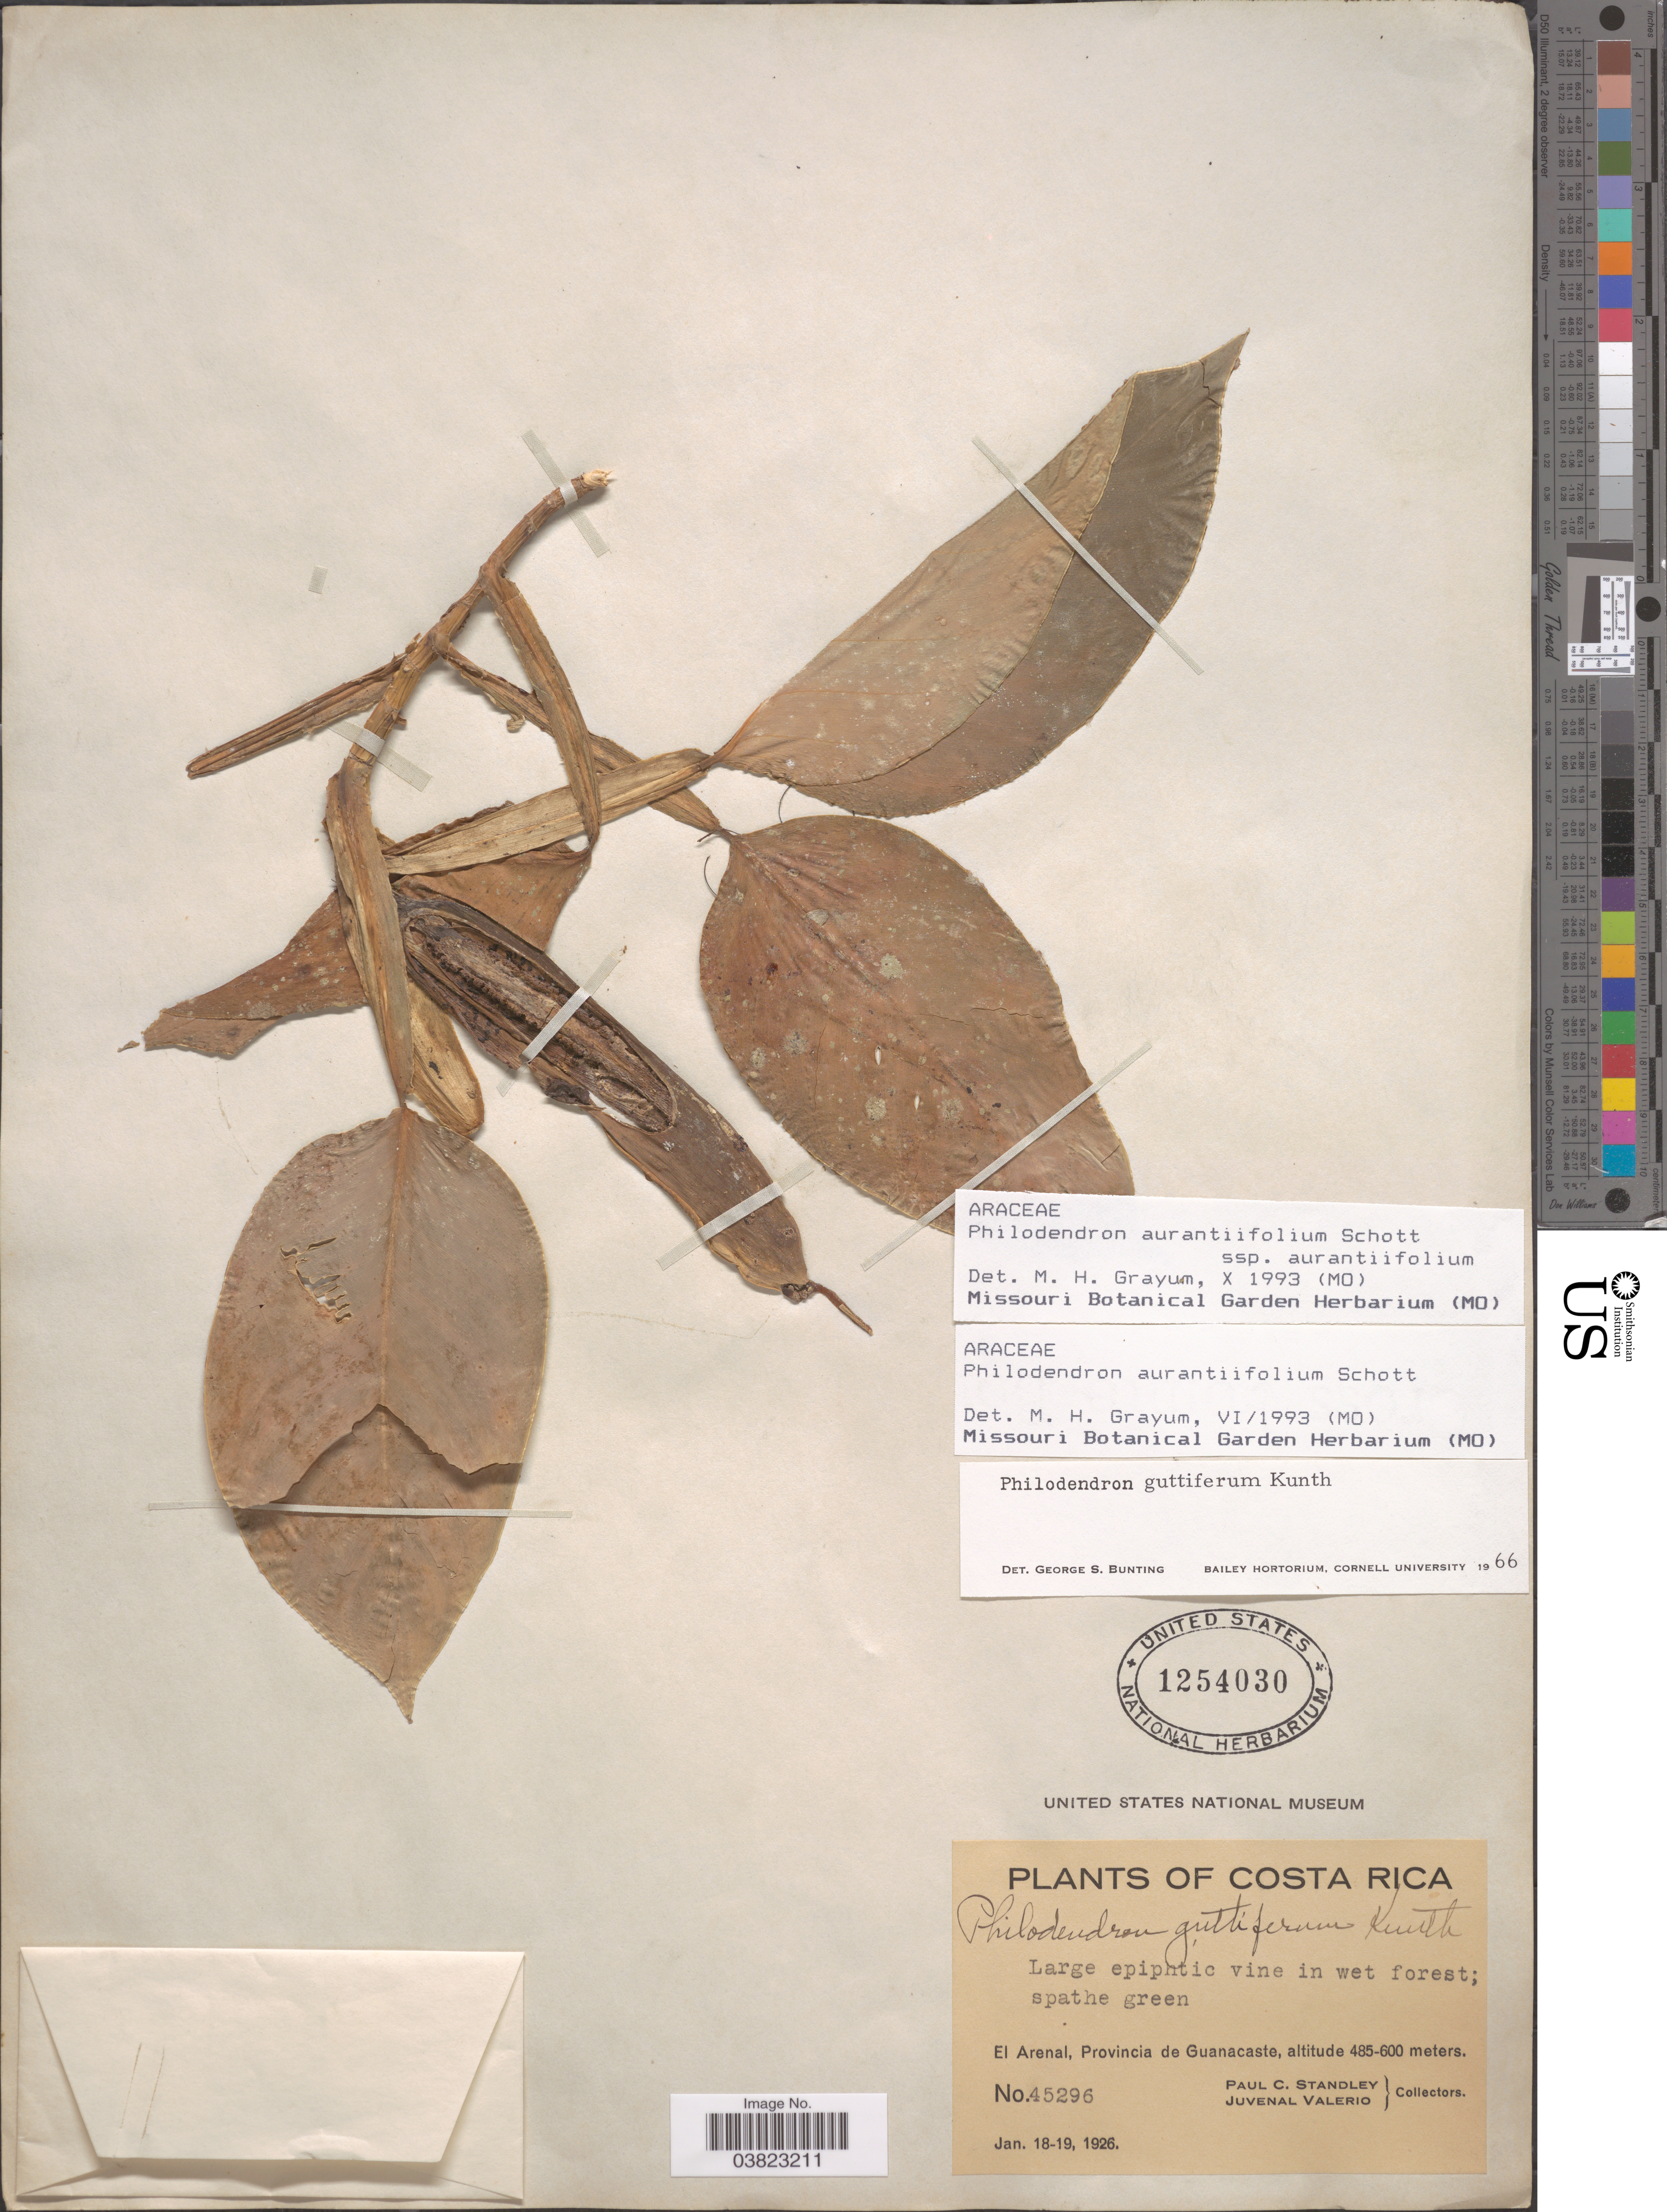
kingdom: Plantae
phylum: Tracheophyta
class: Liliopsida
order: Alismatales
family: Araceae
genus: Philodendron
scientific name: Philodendron aurantiifolium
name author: Schott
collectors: P. C. Standley & J. Valerio R.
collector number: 45296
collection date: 1926-01-18/1926-01-19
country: Costa Rica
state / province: Guanacaste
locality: El Arenal.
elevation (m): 485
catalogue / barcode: US 1254030